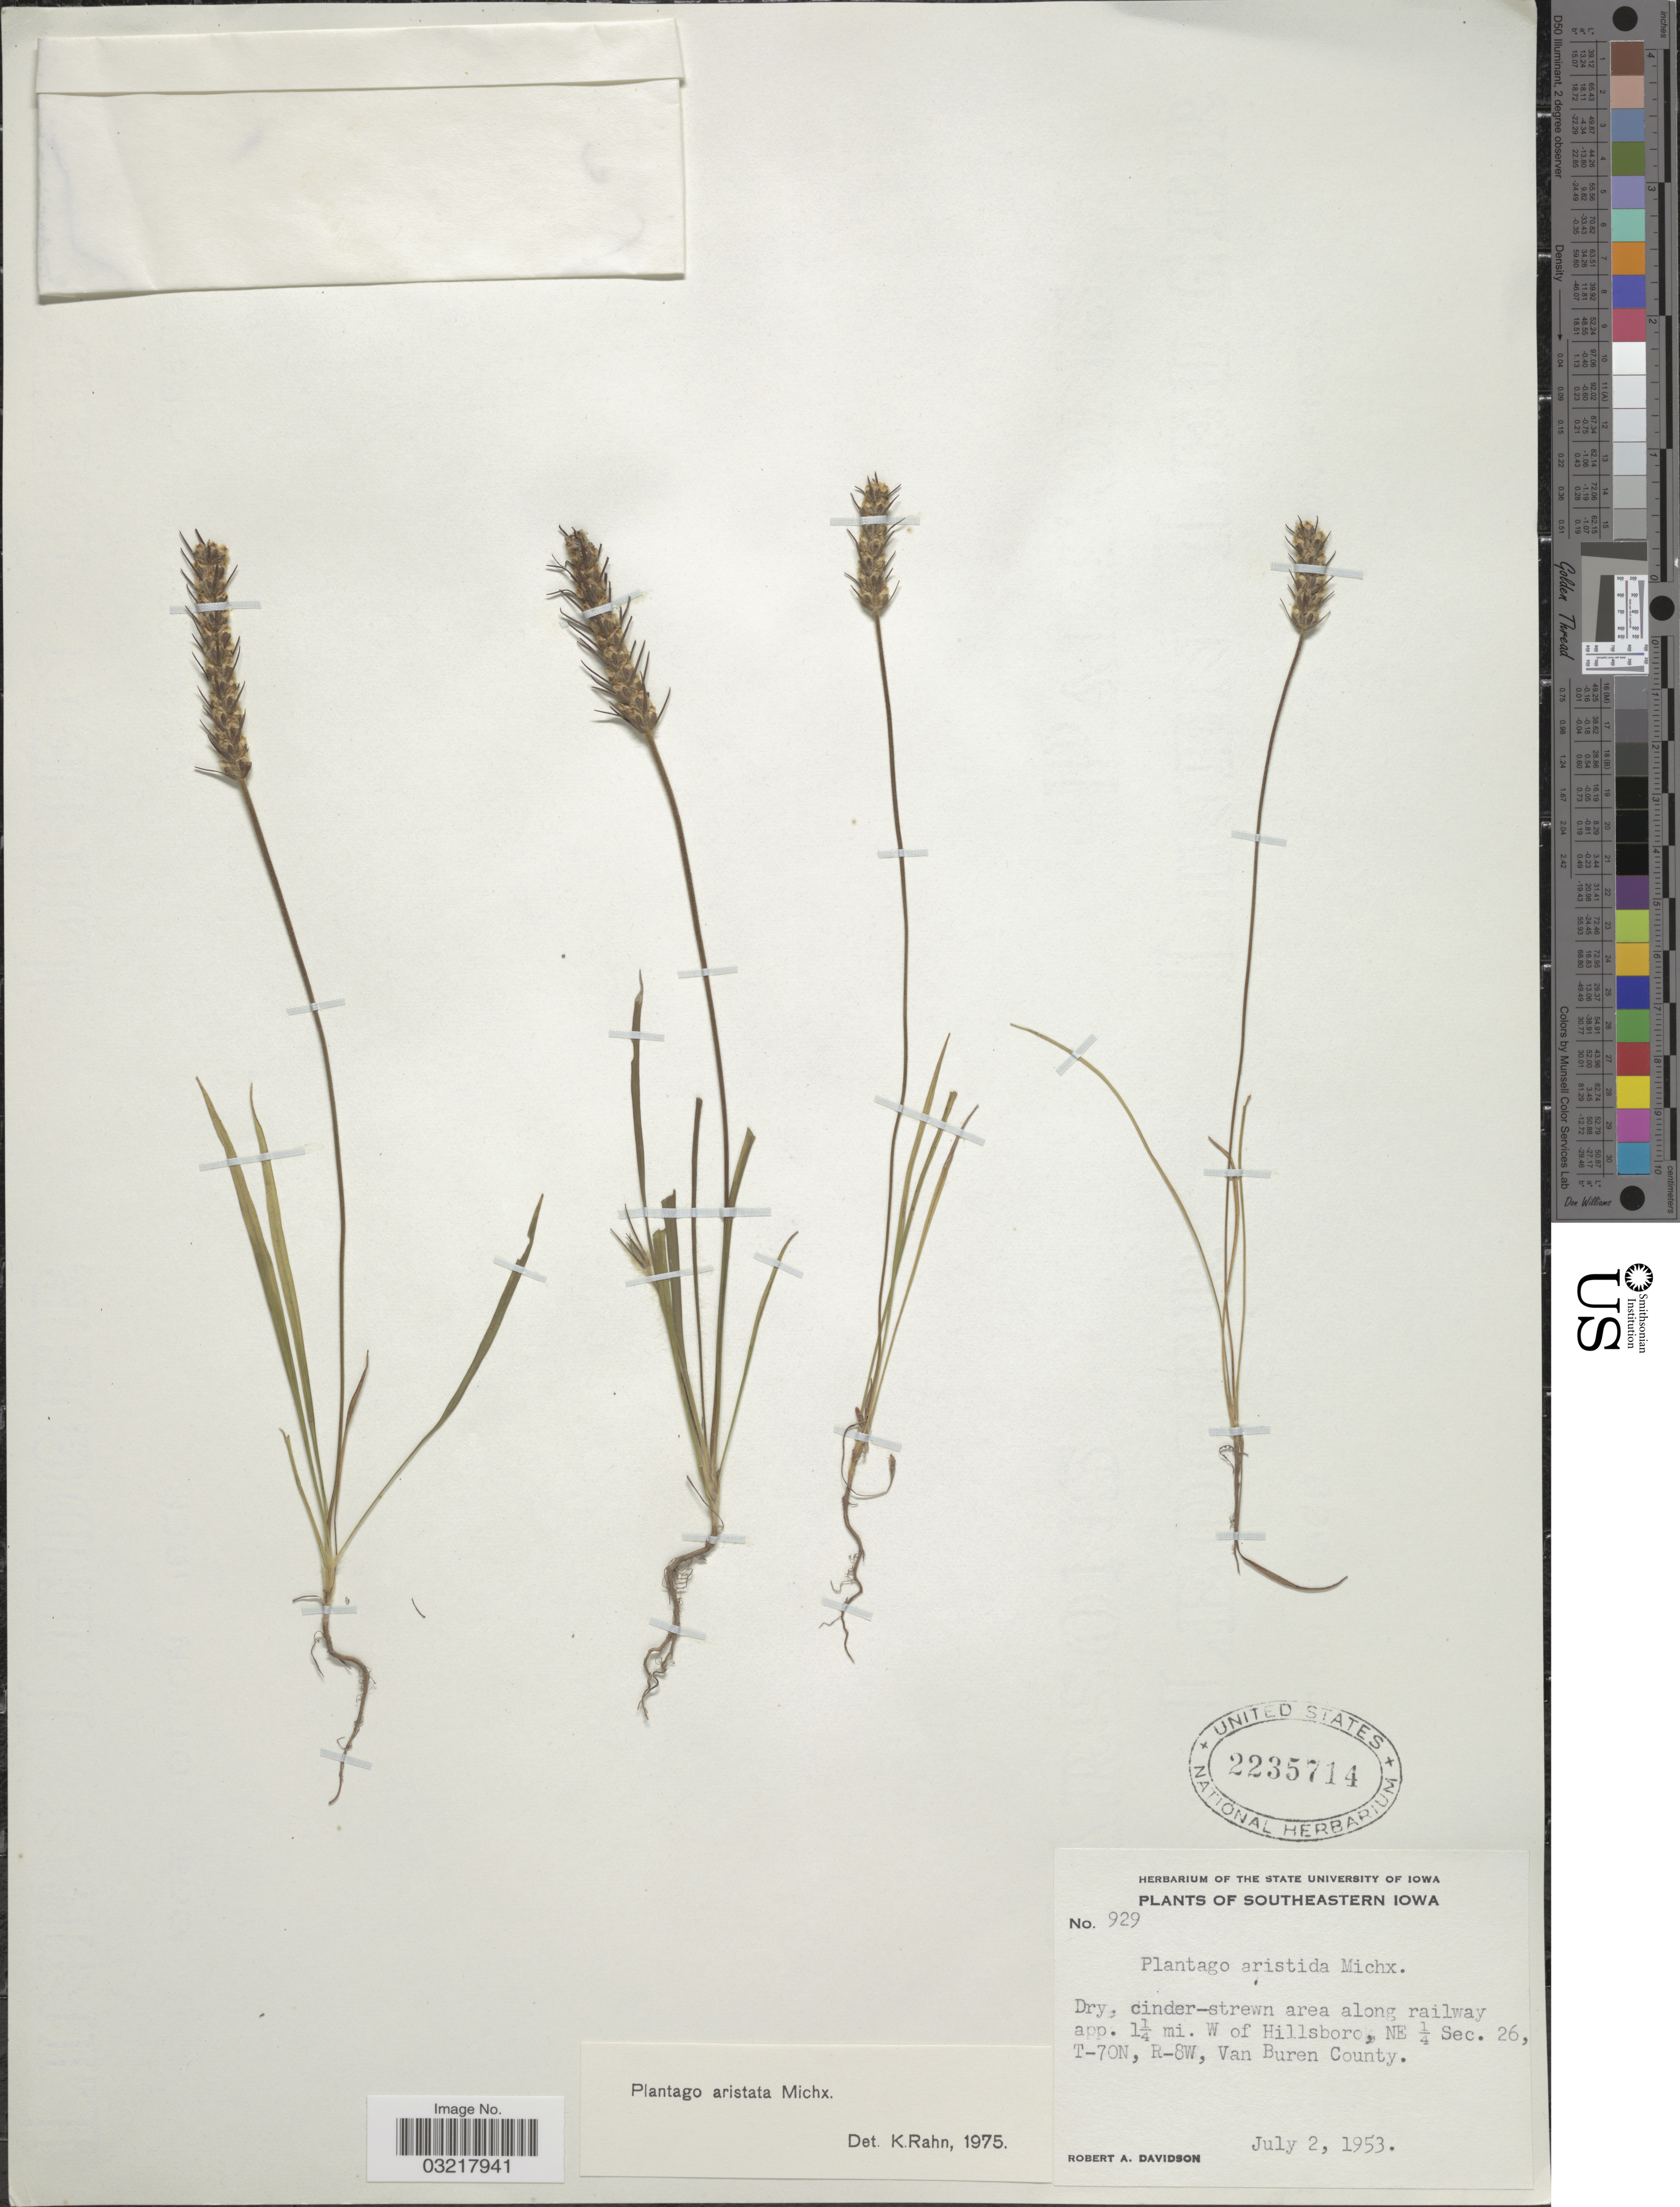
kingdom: Plantae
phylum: Tracheophyta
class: Magnoliopsida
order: Lamiales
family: Plantaginaceae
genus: Plantago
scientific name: Plantago aristata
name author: Michx.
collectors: R. A. Davidson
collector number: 929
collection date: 1953-07-02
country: United States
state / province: Iowa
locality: Southeastern Iowa. Area along railway app. 1¼ mi. W. of Hillsboro, NE ¼ Sec. 26, T-70N, R-8W, Van Buren County.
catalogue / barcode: US 2235714